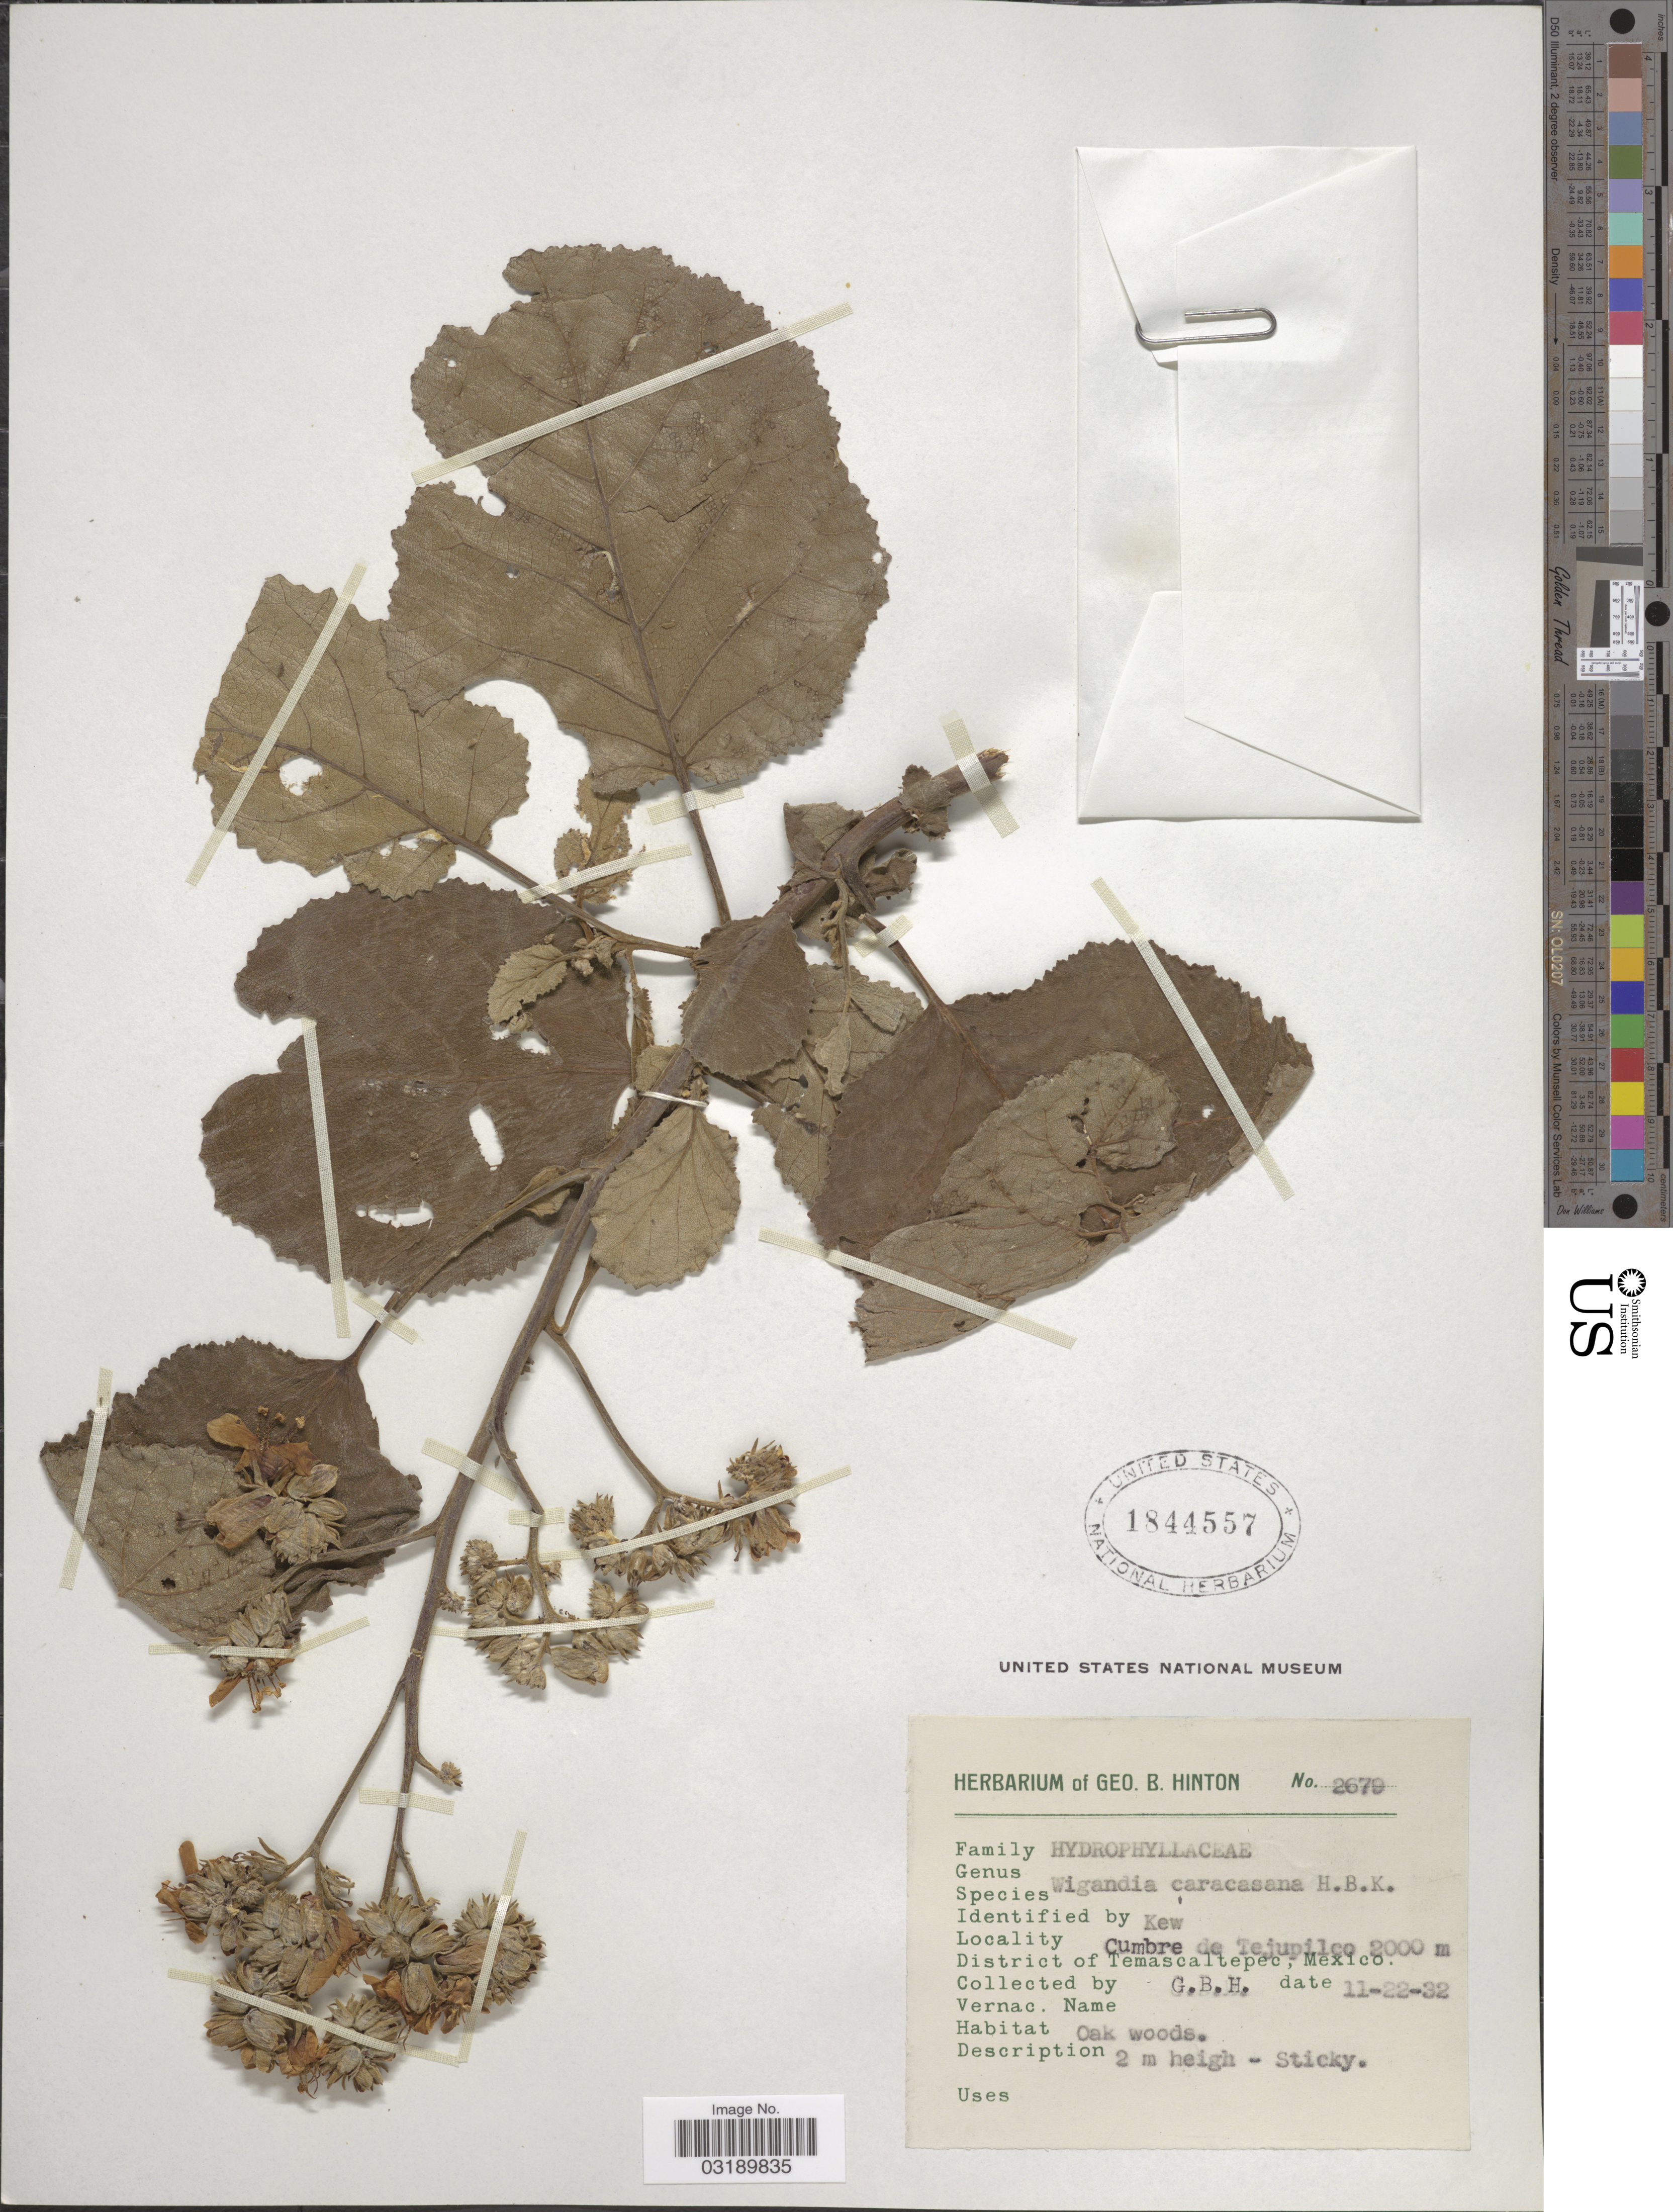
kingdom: Plantae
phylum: Tracheophyta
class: Magnoliopsida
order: Boraginales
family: Namaceae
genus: Wigandia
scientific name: Wigandia caracasana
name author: Kunth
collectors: G. B. Hinton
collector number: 2679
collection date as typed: Transcribed d/m/y: 22/11/32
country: Mexico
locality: Cumbre de Tejupilco. District of Temascaltepec.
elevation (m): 2000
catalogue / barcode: US 1844557